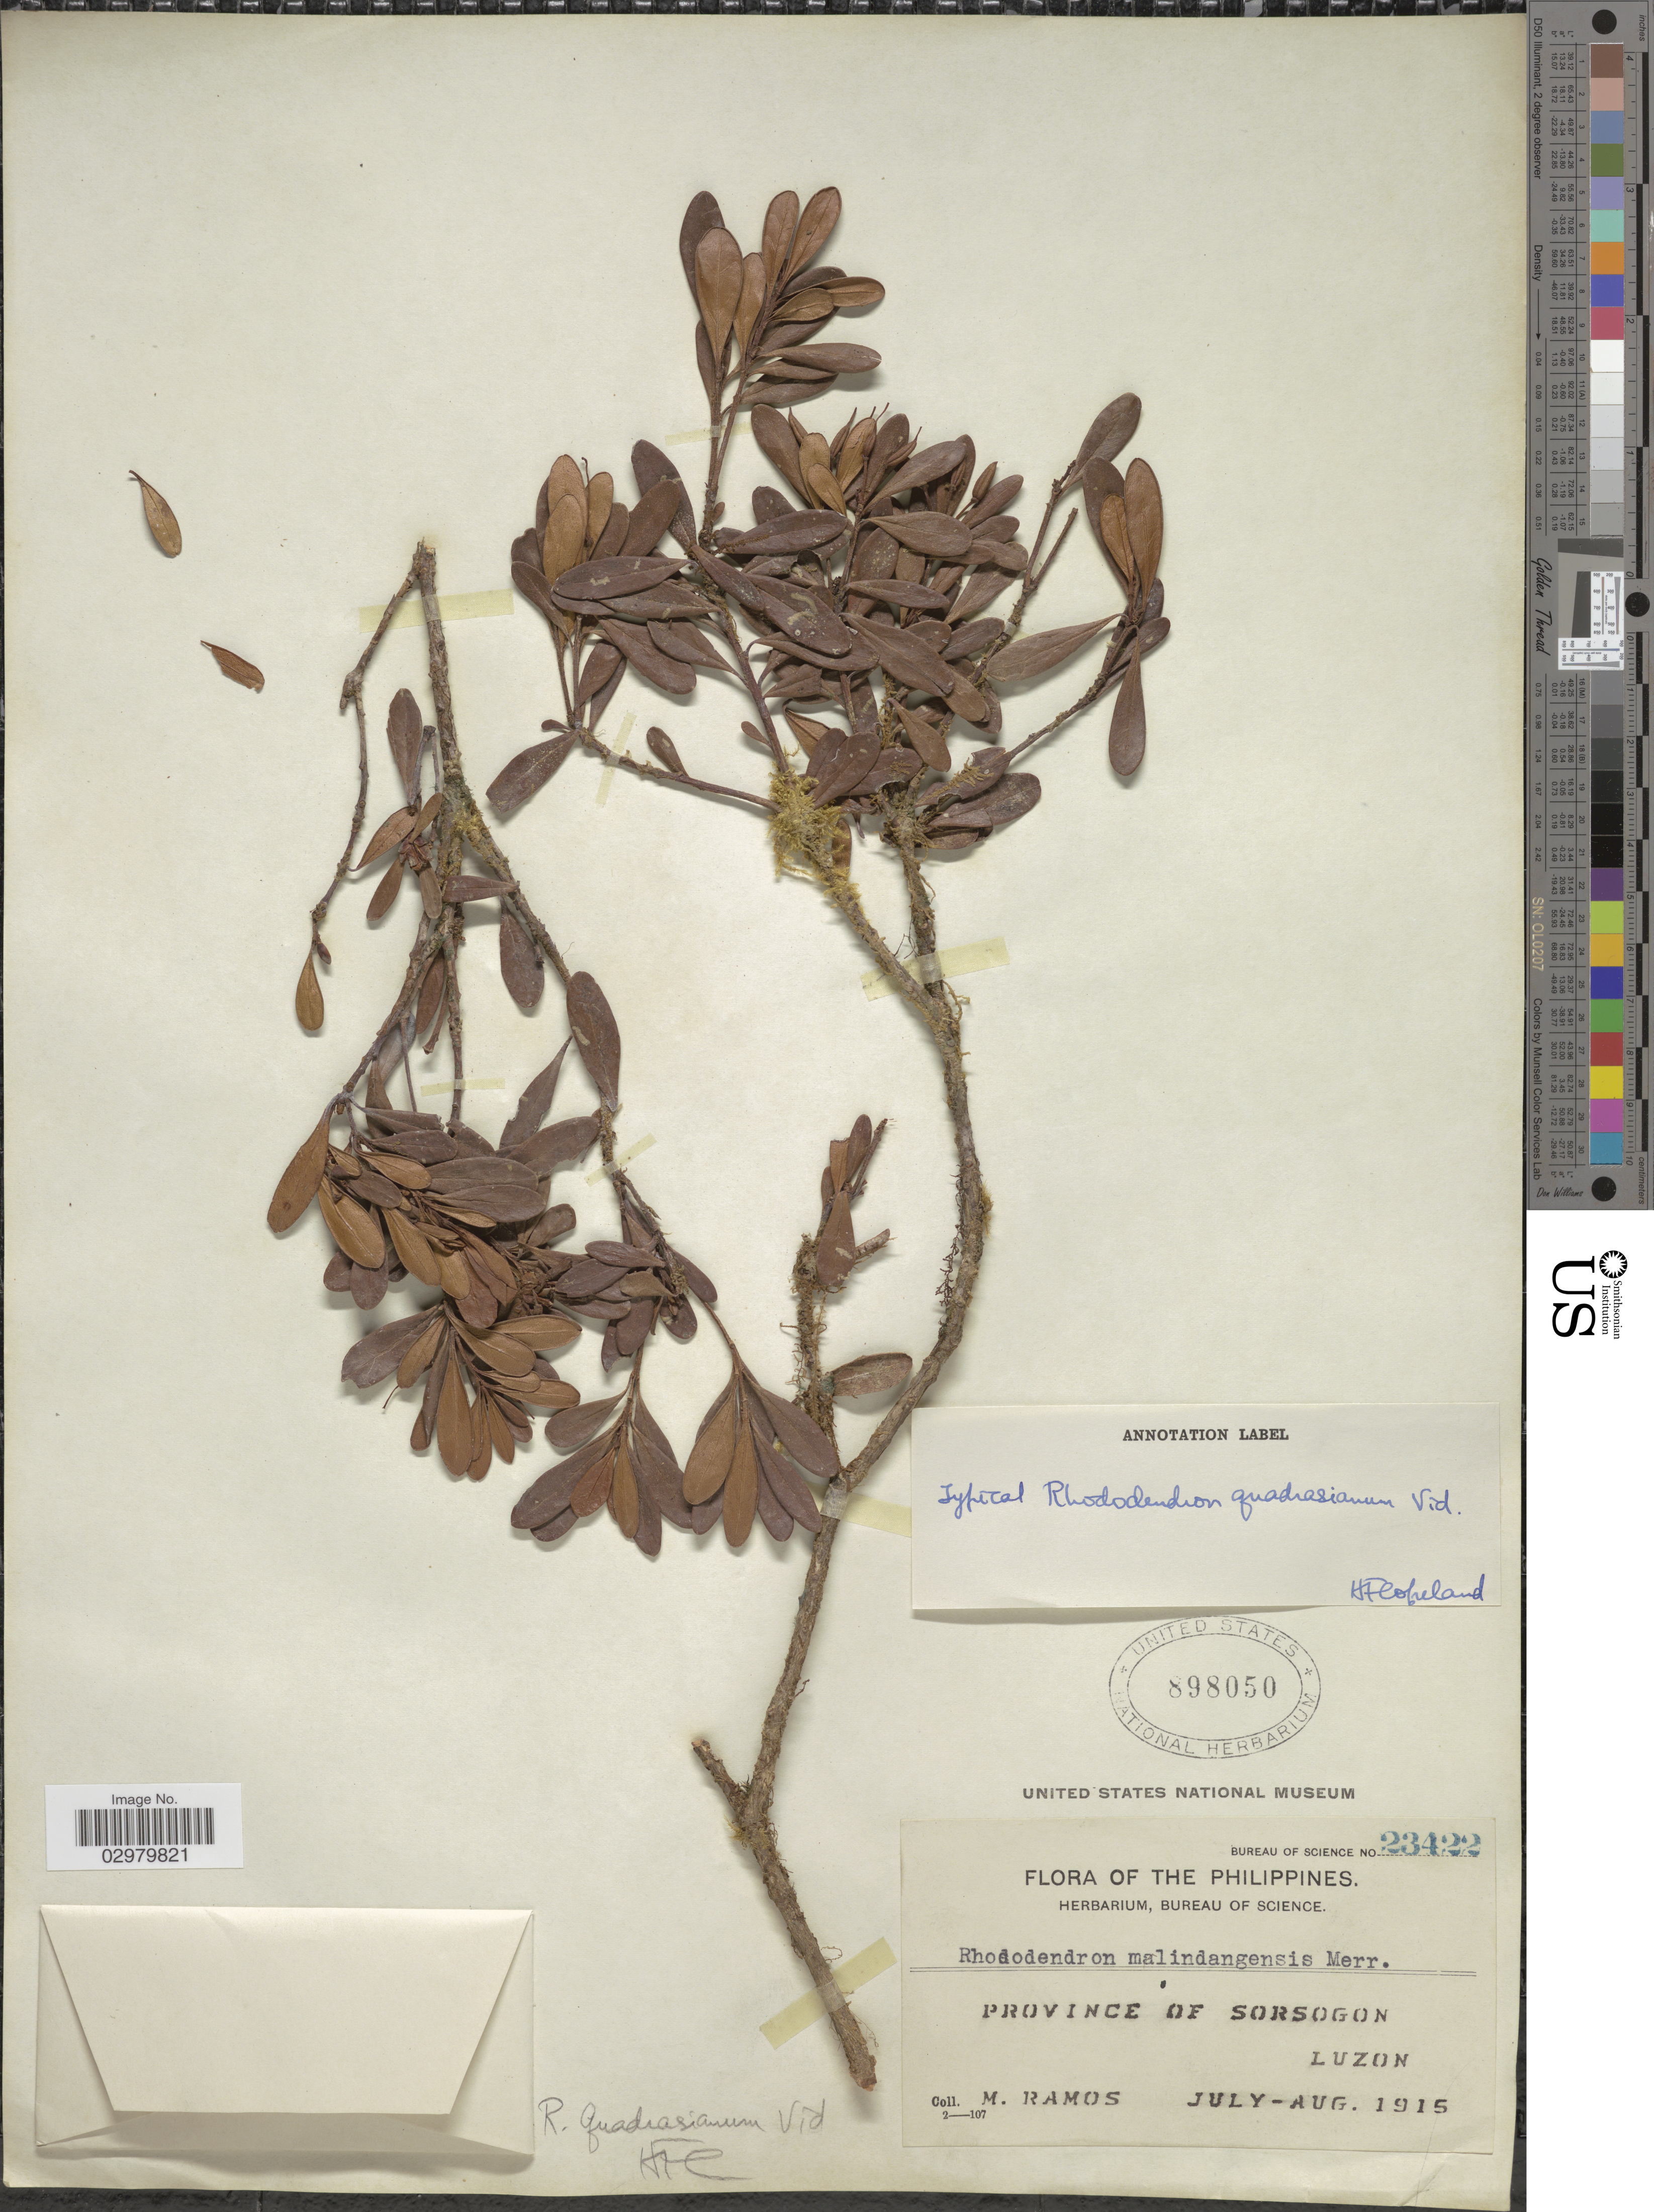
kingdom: Plantae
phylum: Tracheophyta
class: Magnoliopsida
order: Ericales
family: Ericaceae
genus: Rhododendron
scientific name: Rhododendron quadrasianum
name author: Vidal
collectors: M. Ramos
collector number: Bureau of Science 23422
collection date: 1915-07/1915-08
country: Philippines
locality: Province of Sorsogon. Luzon.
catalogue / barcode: US 898050